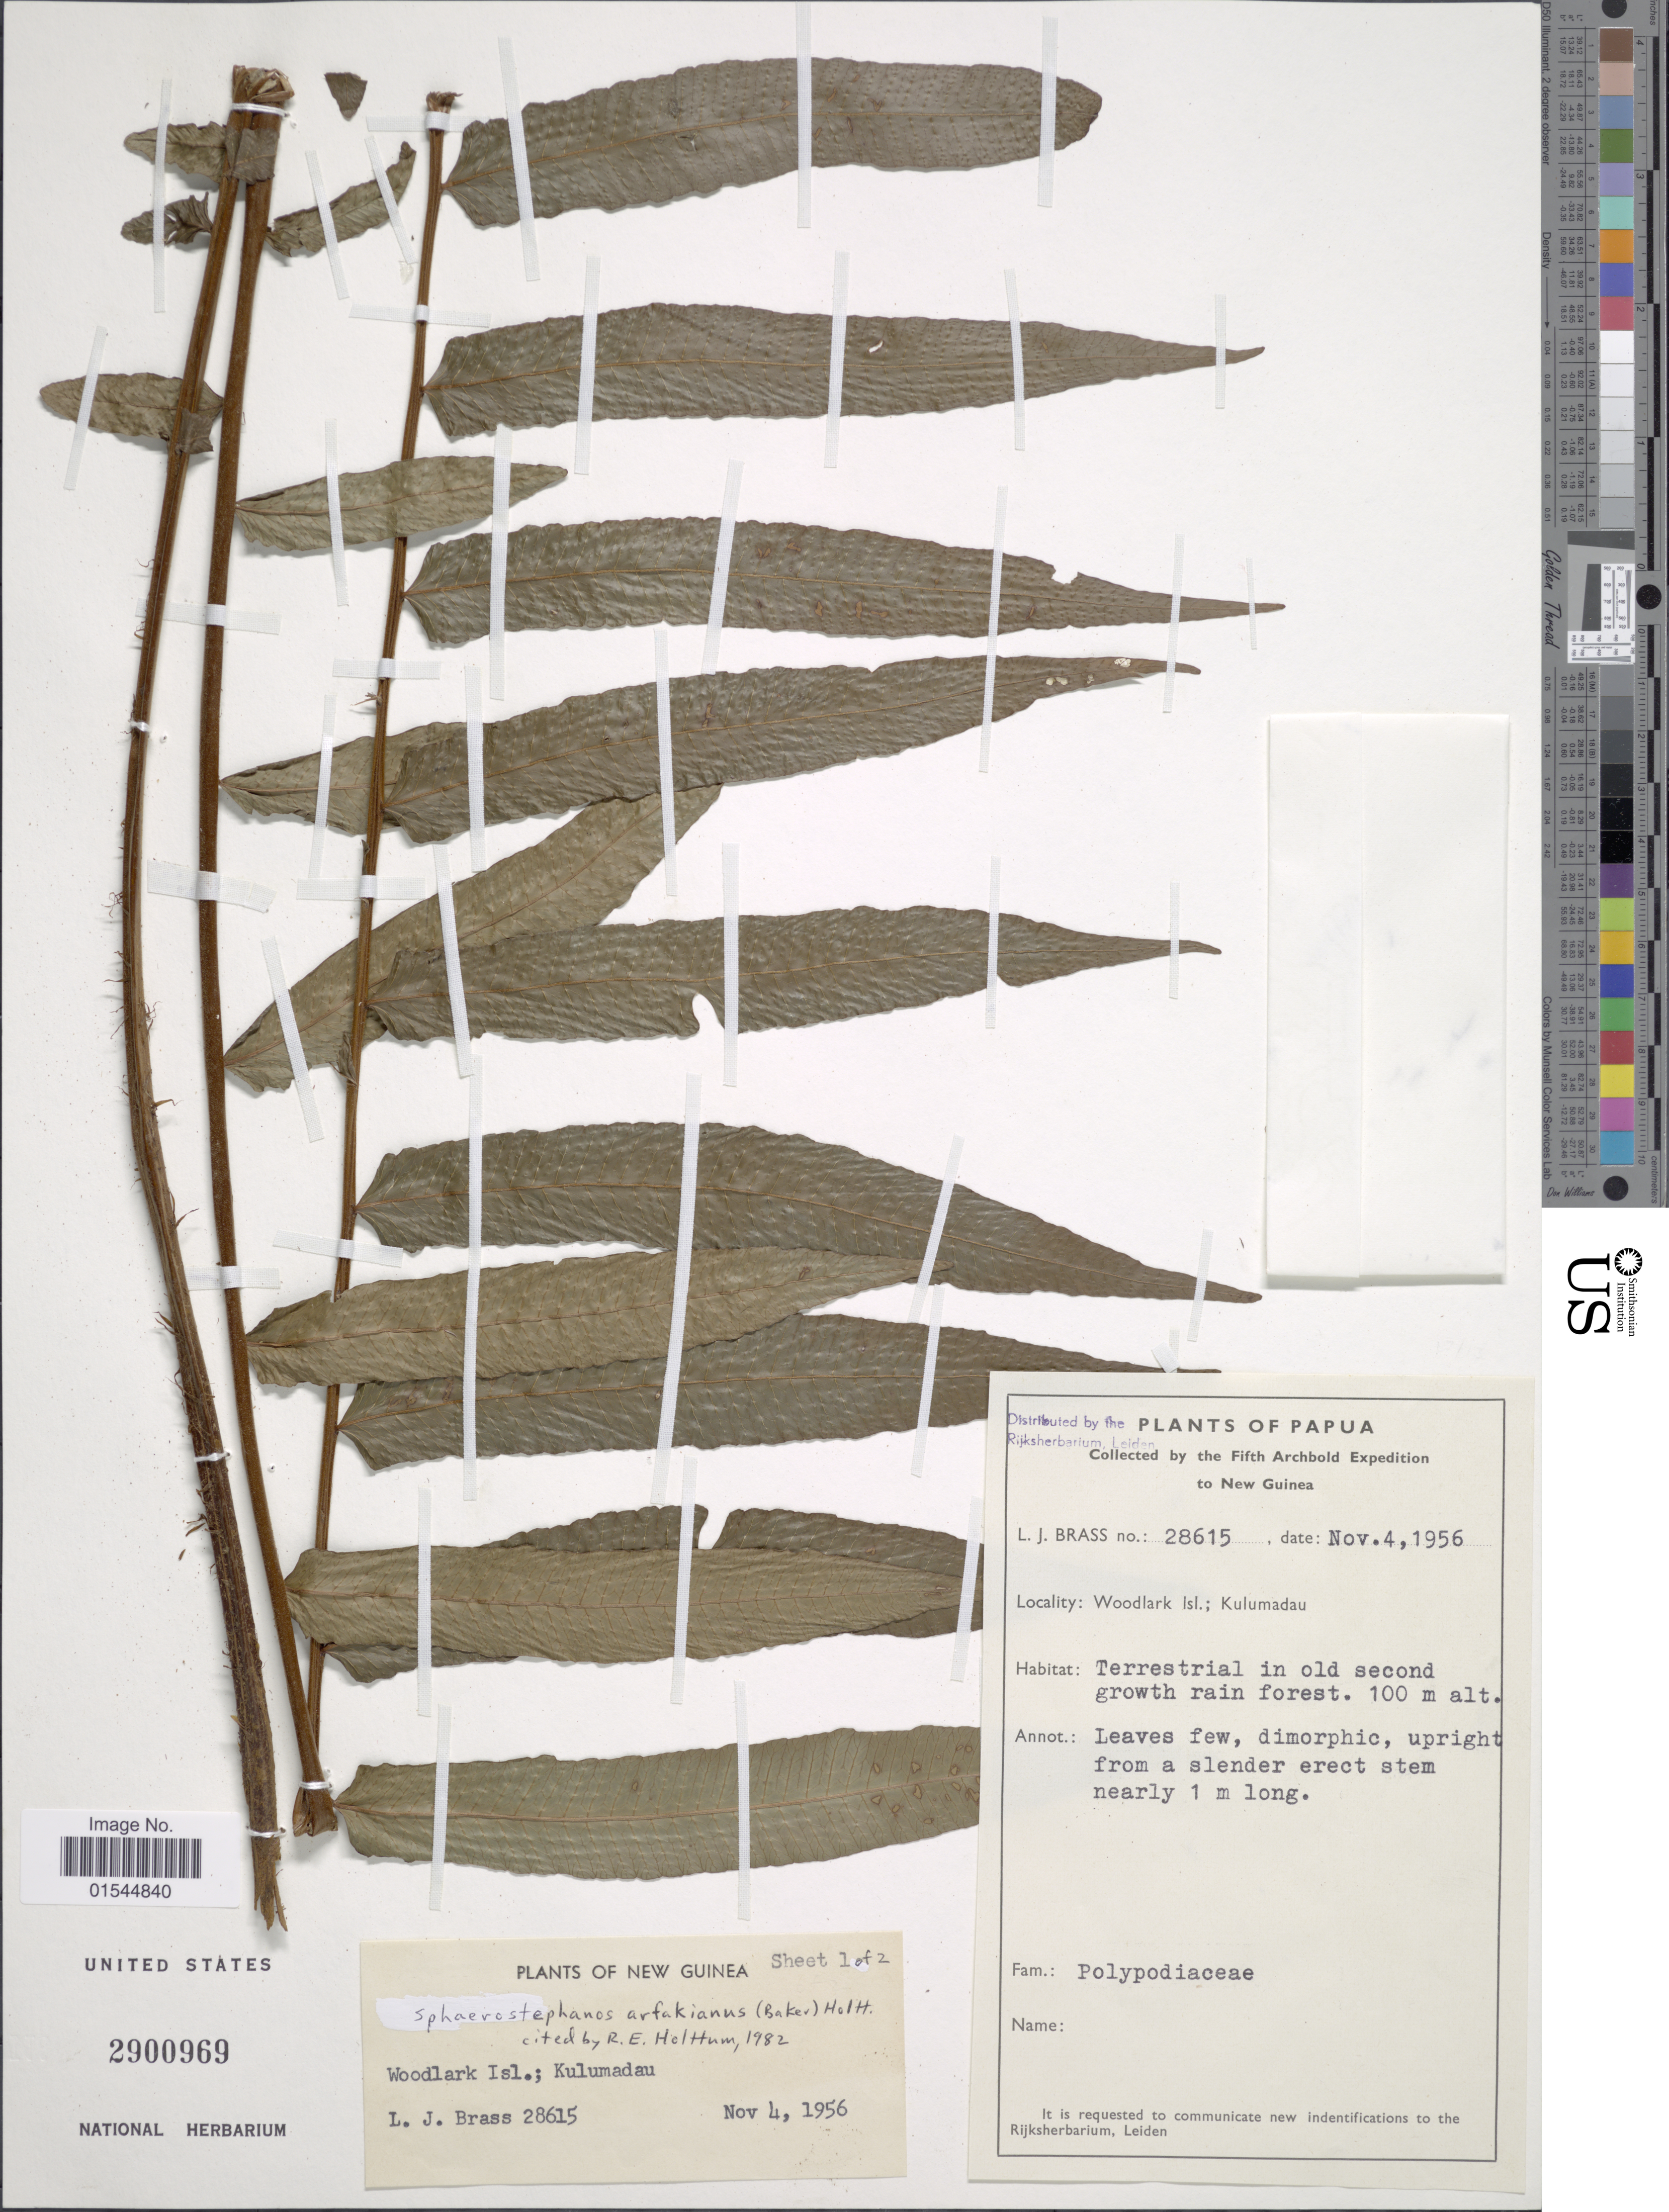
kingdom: Plantae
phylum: Tracheophyta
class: Polypodiopsida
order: Polypodiales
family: Thelypteridaceae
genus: Sphaerostephanos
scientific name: Sphaerostephanos arfakianus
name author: (Baker) Holttum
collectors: L. J. Brass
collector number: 28615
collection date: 1956-11-04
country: Papua New Guinea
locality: Papua, New Guinea, Woodlark Isl.; Kulumadau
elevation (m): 100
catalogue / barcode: US 2900969